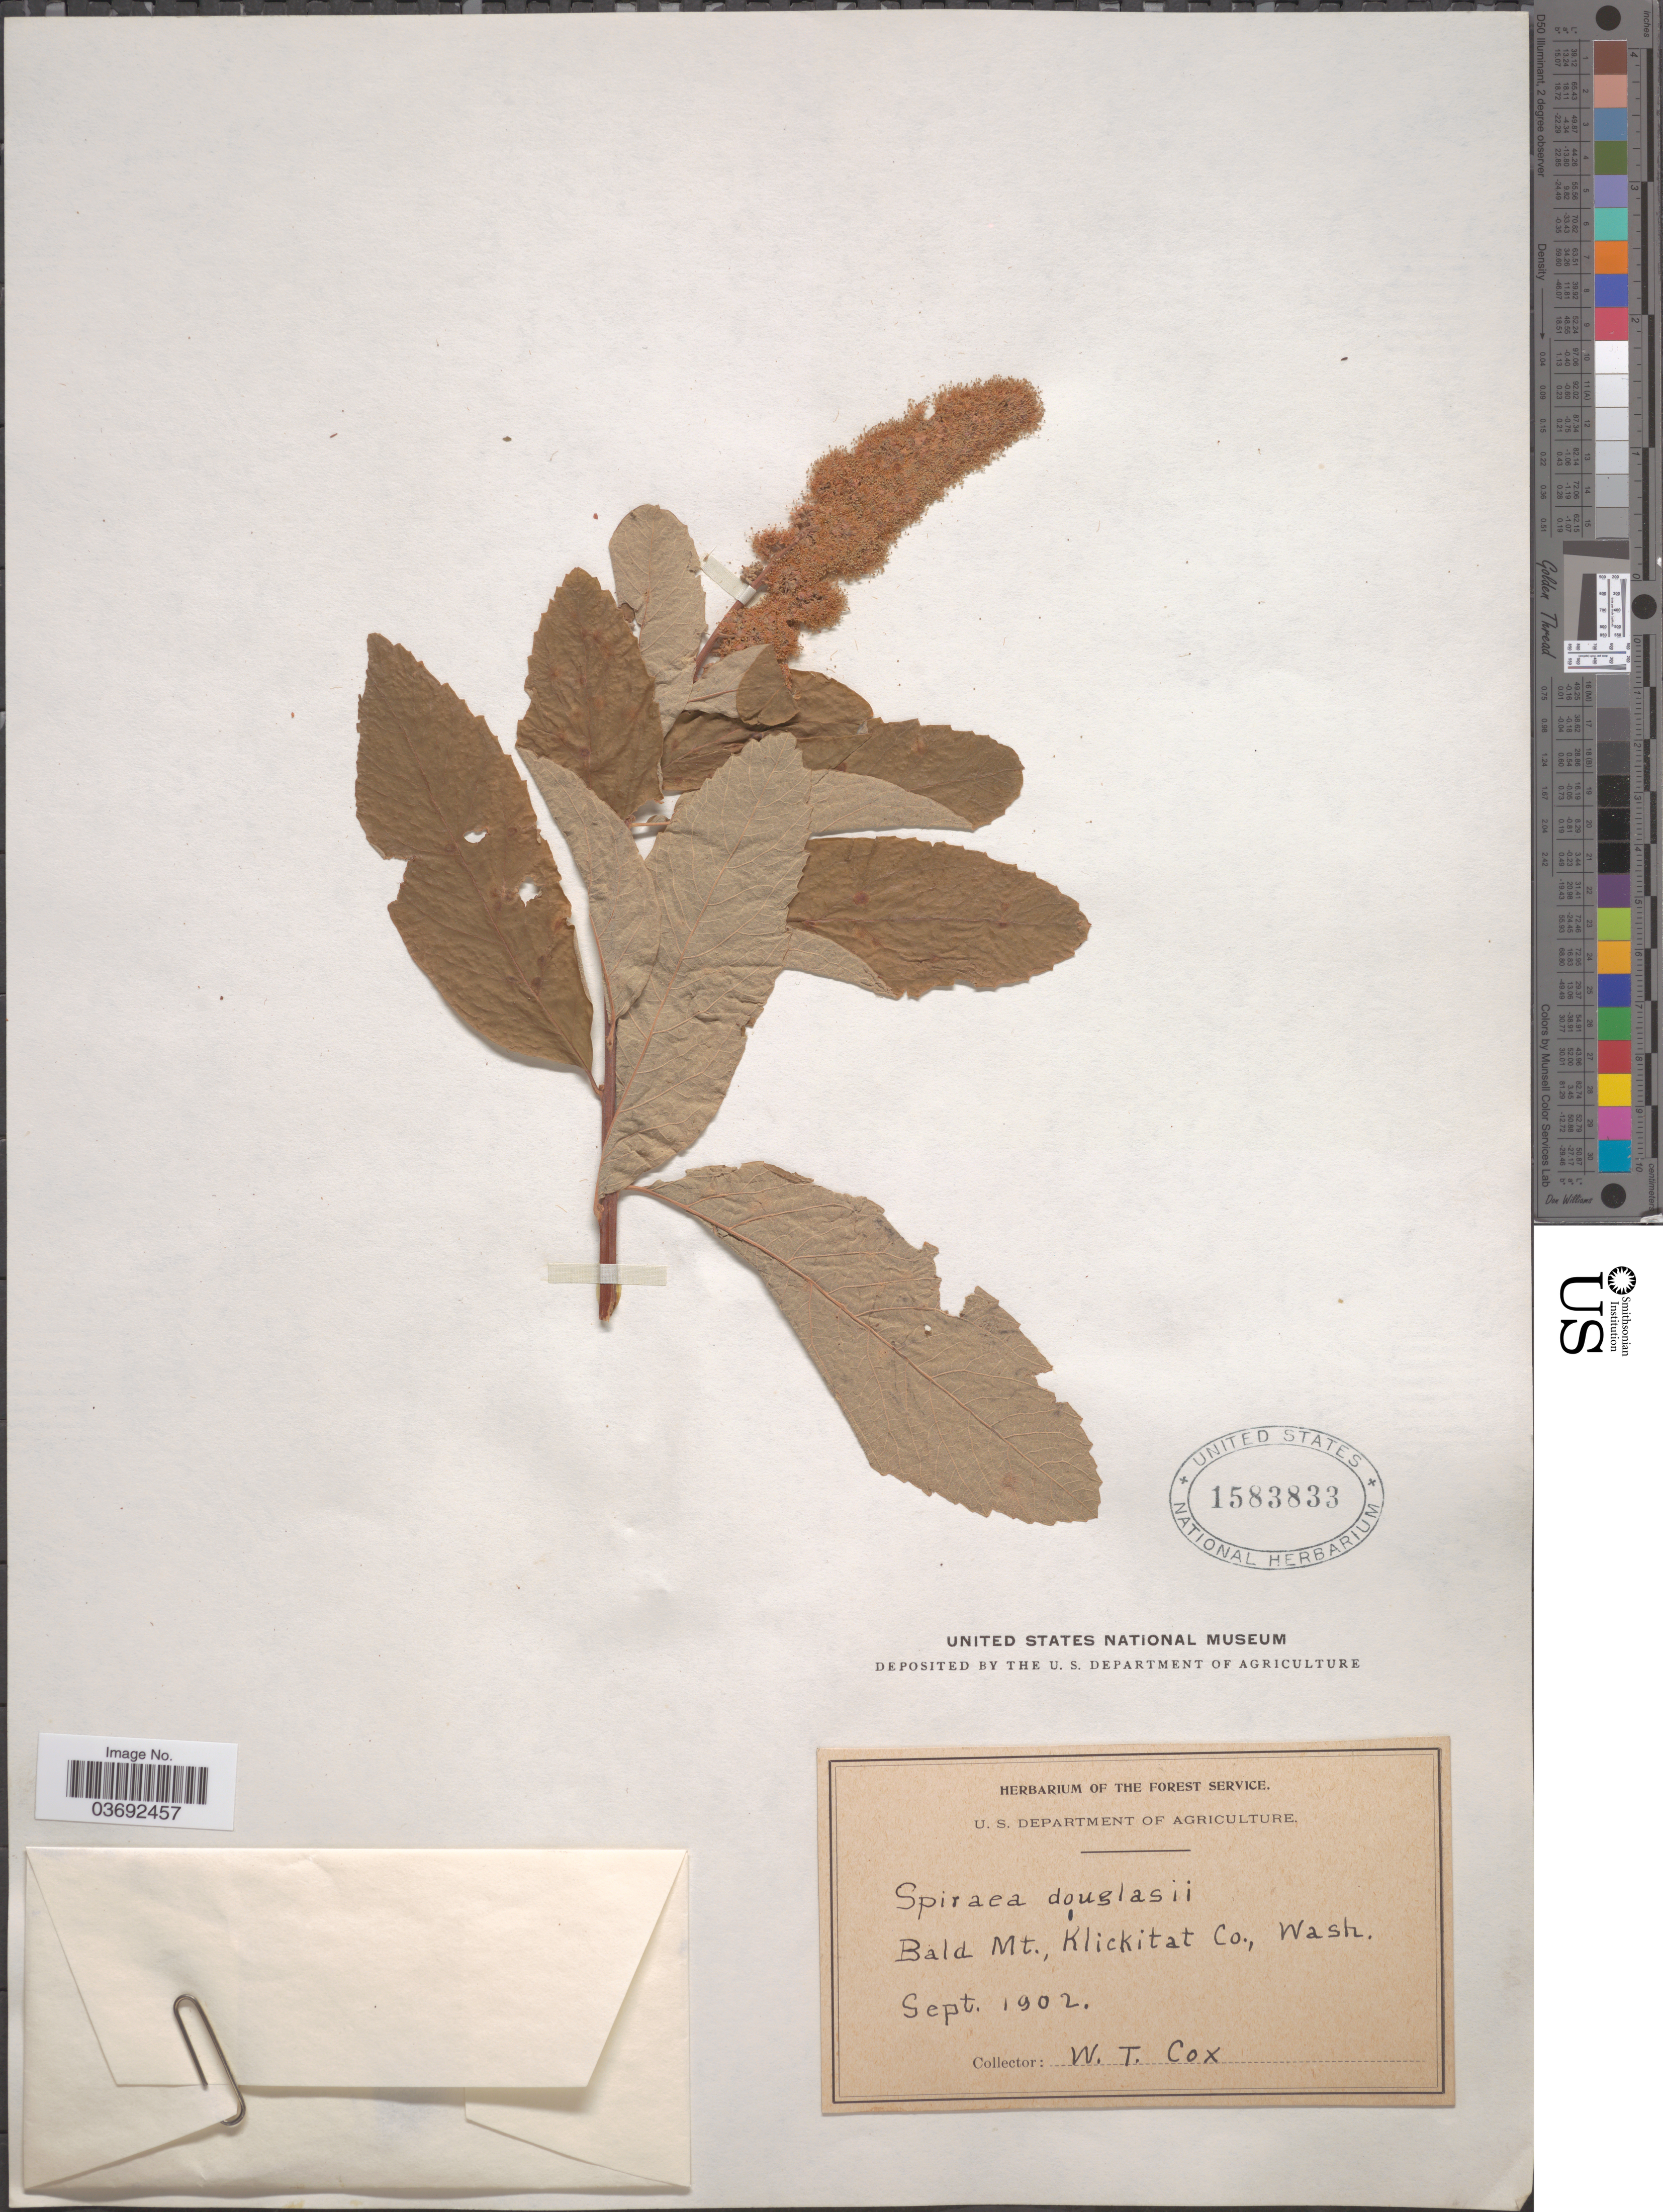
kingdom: Plantae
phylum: Tracheophyta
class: Magnoliopsida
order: Rosales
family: Rosaceae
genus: Spiraea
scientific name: Spiraea douglasii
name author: Hook.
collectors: W. Cox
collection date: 1902-09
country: United States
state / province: Washington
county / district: Klickitat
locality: Bald Mt., Klickitat Co.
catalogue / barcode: US 1583833